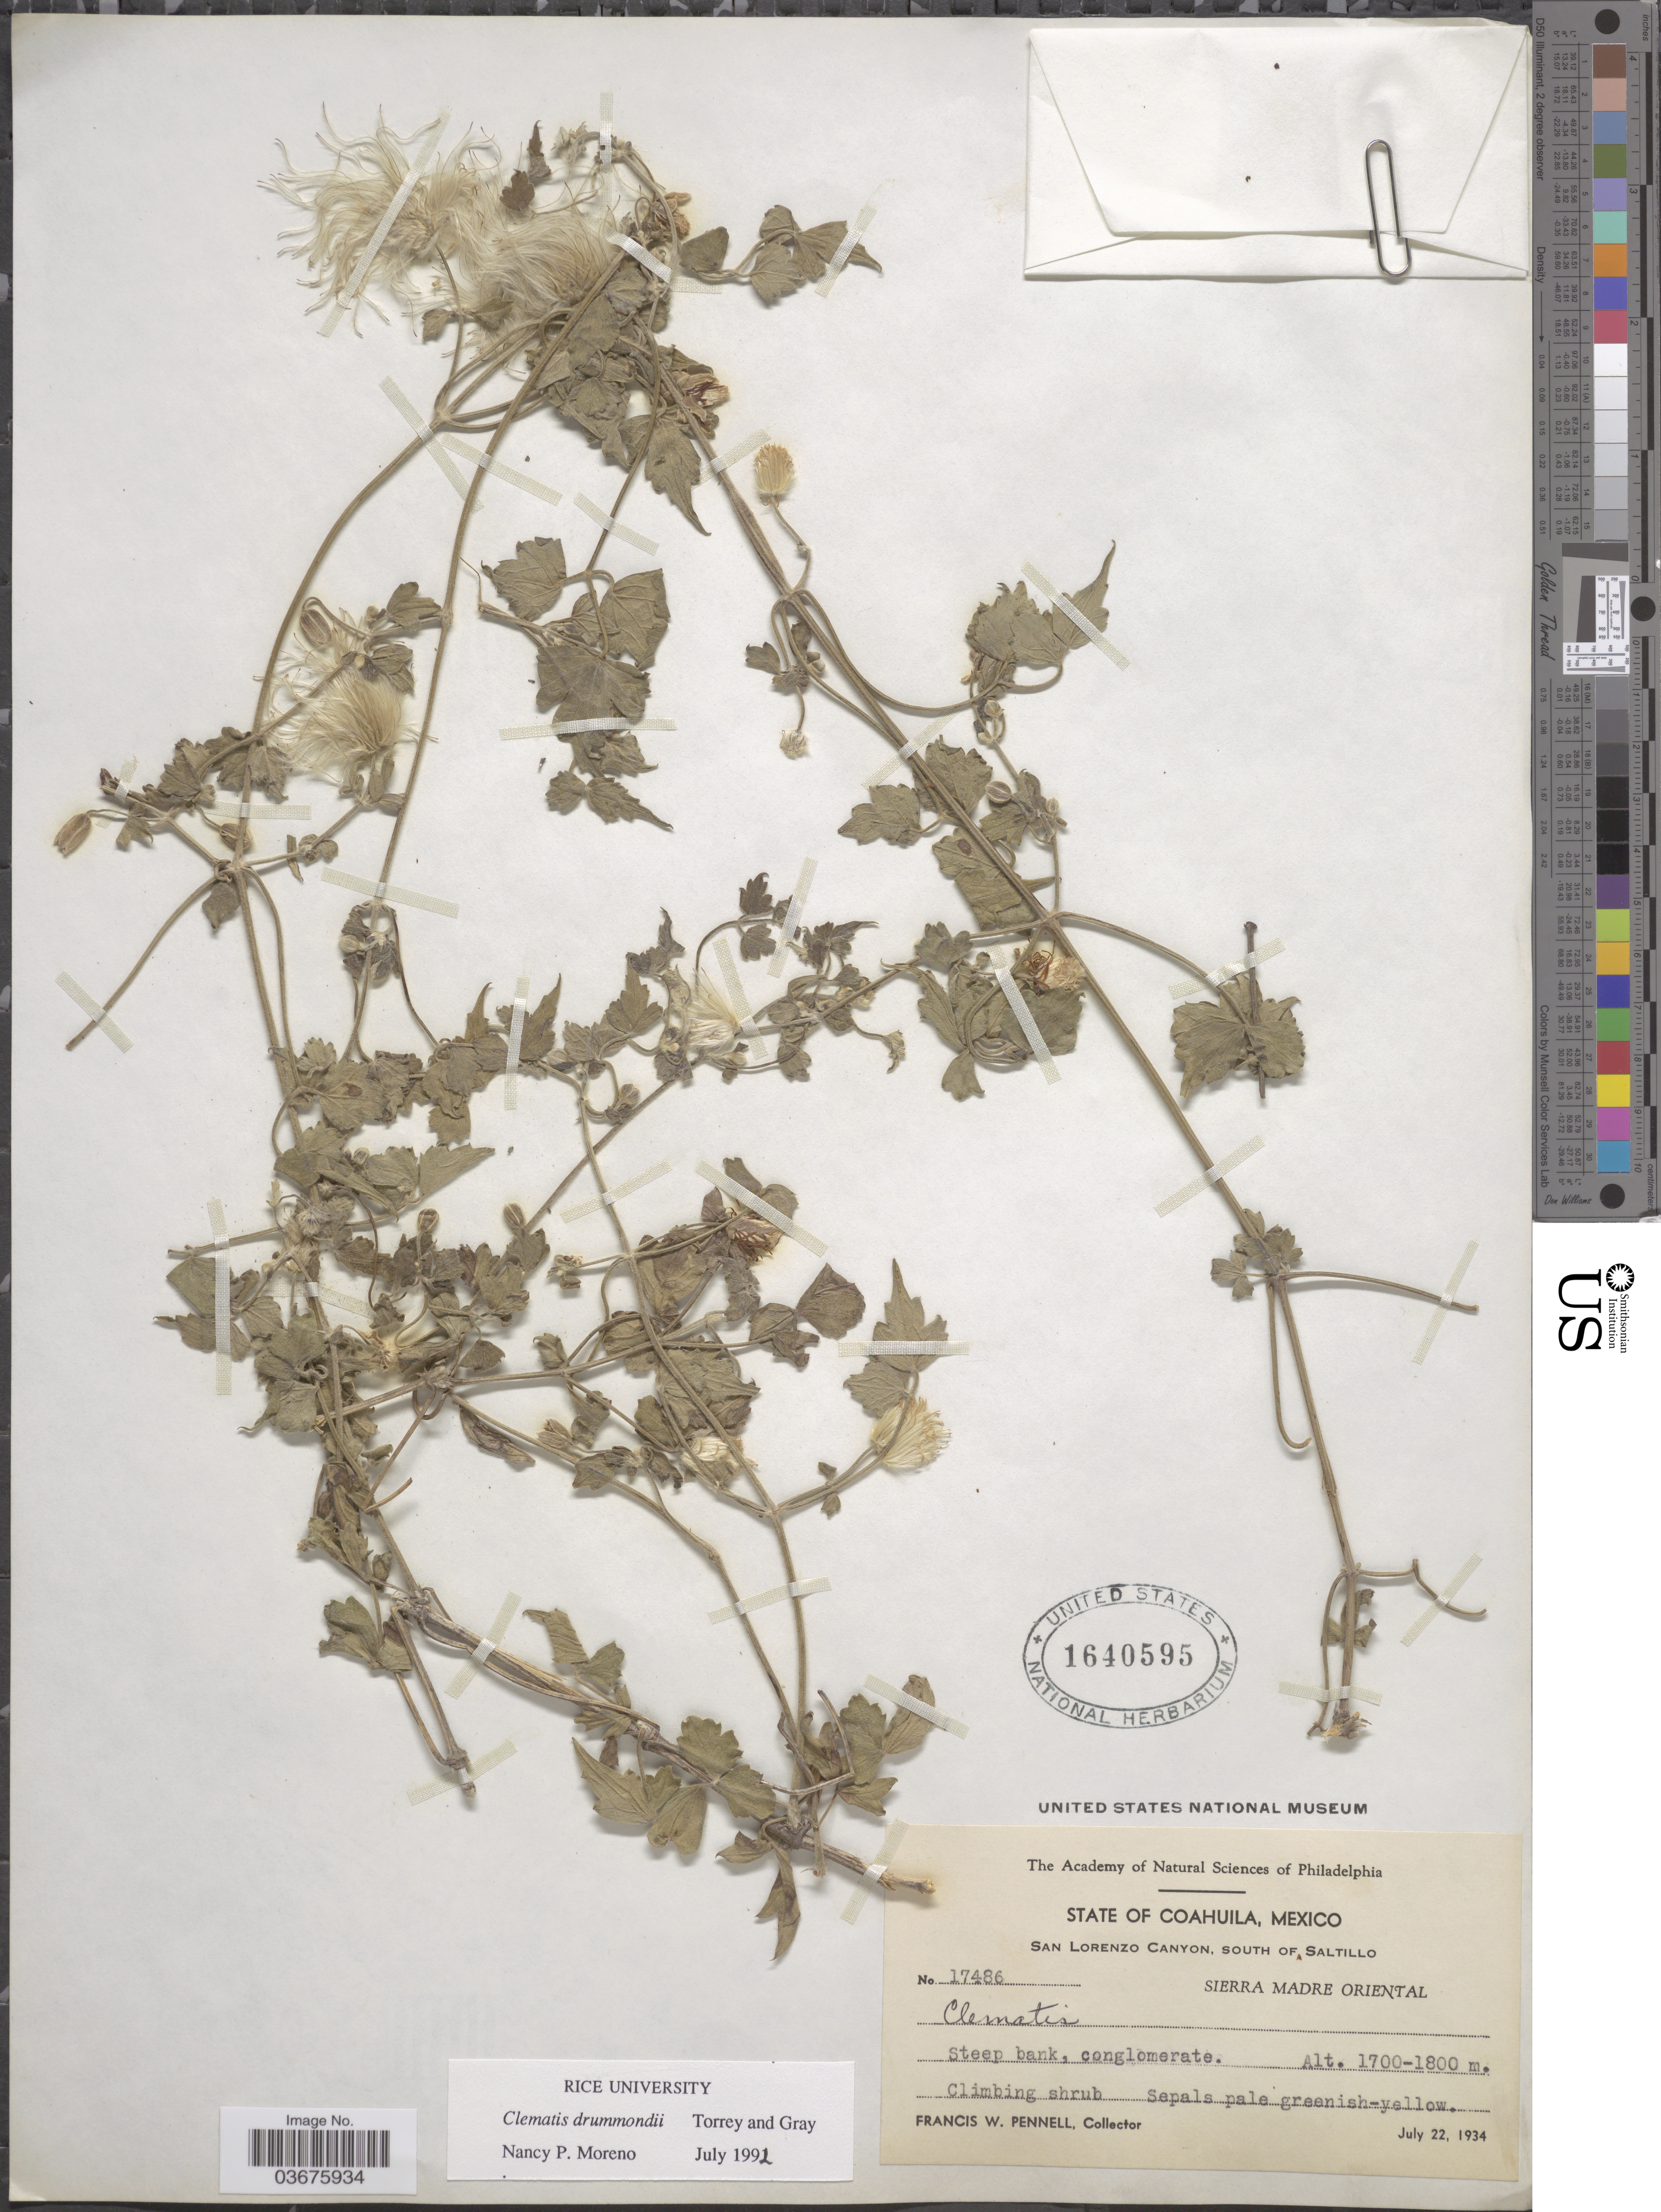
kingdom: Plantae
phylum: Tracheophyta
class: Magnoliopsida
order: Ranunculales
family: Ranunculaceae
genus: Clematis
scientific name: Clematis drummondii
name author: Torr. & A. Gray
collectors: F. W. Pennell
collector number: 17486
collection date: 1934-07-22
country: Mexico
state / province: Coahuila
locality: San Lorenzo Canyon, South of Saltillo. Sierra Madre Oriental.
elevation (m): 1700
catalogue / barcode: US 1640595